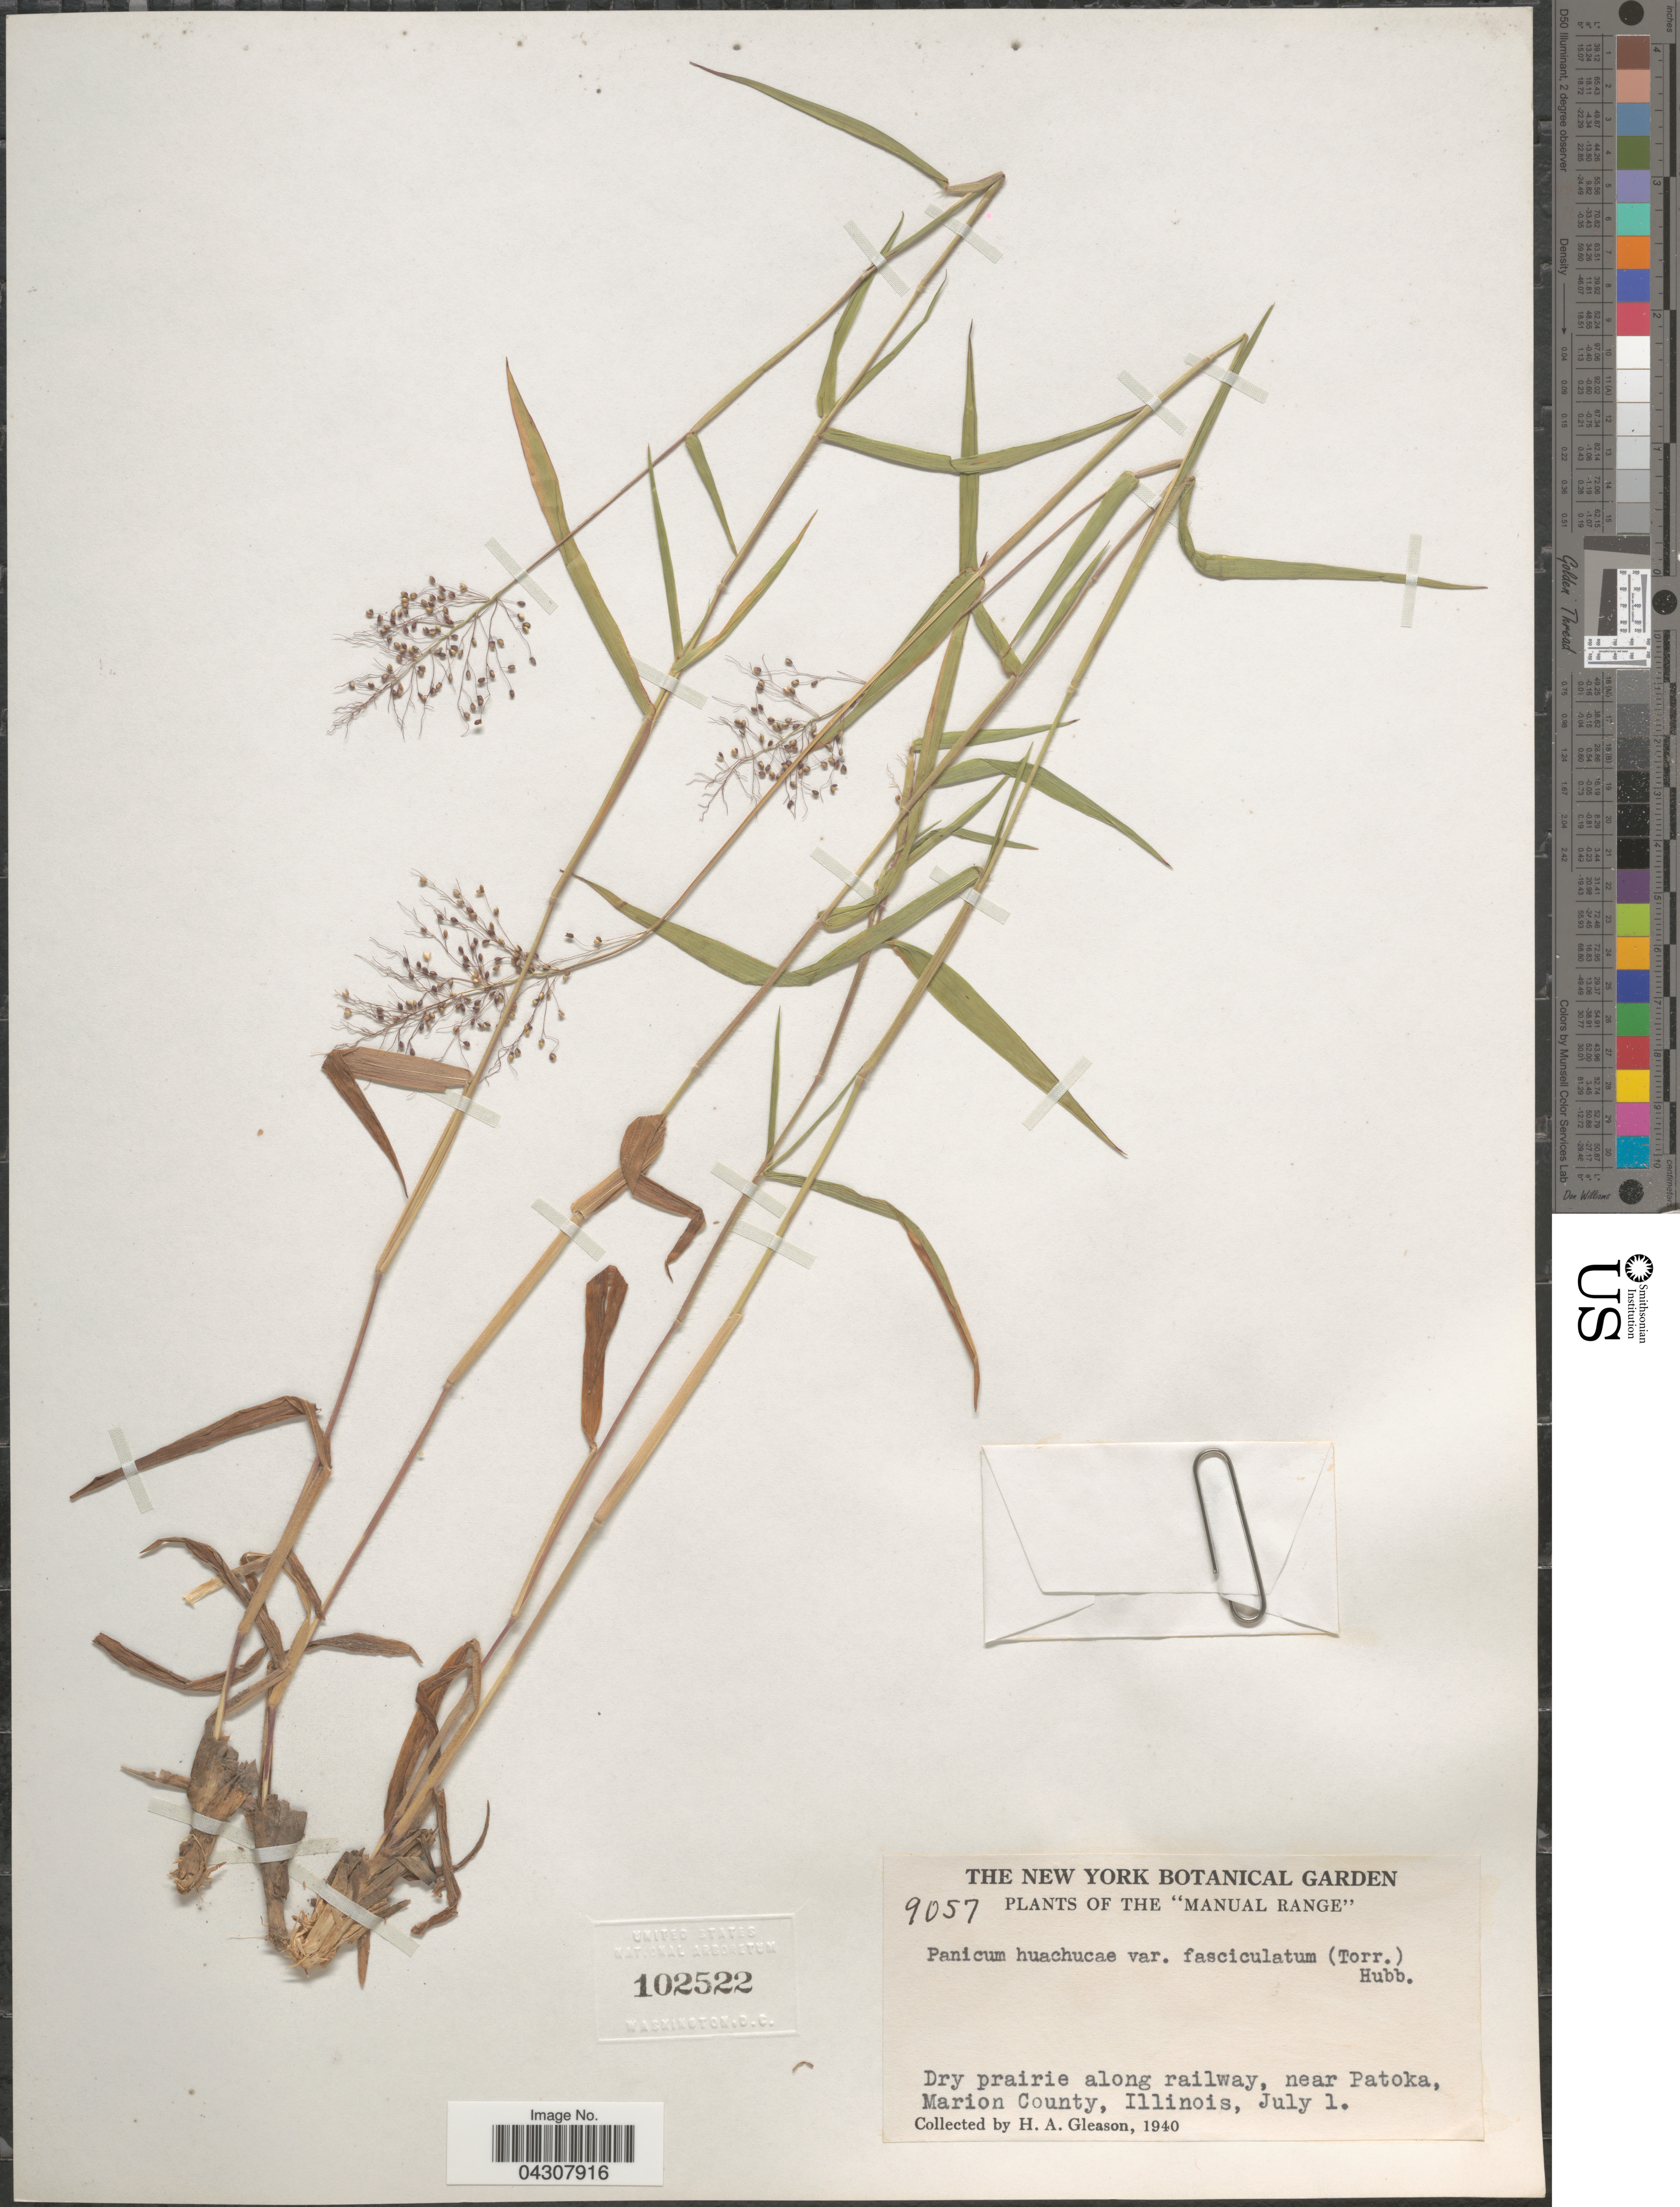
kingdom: Plantae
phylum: Tracheophyta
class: Liliopsida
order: Poales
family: Poaceae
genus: Dichanthelium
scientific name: Dichanthelium acuminatum var. acuminatum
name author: (Sw.) Gould & C.A. Clark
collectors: H. A. Gleason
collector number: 9057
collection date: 1940-07-01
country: United States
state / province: Illinois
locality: The "Manuel Range". Dry prairie along railway, near Patoka, Marion County.